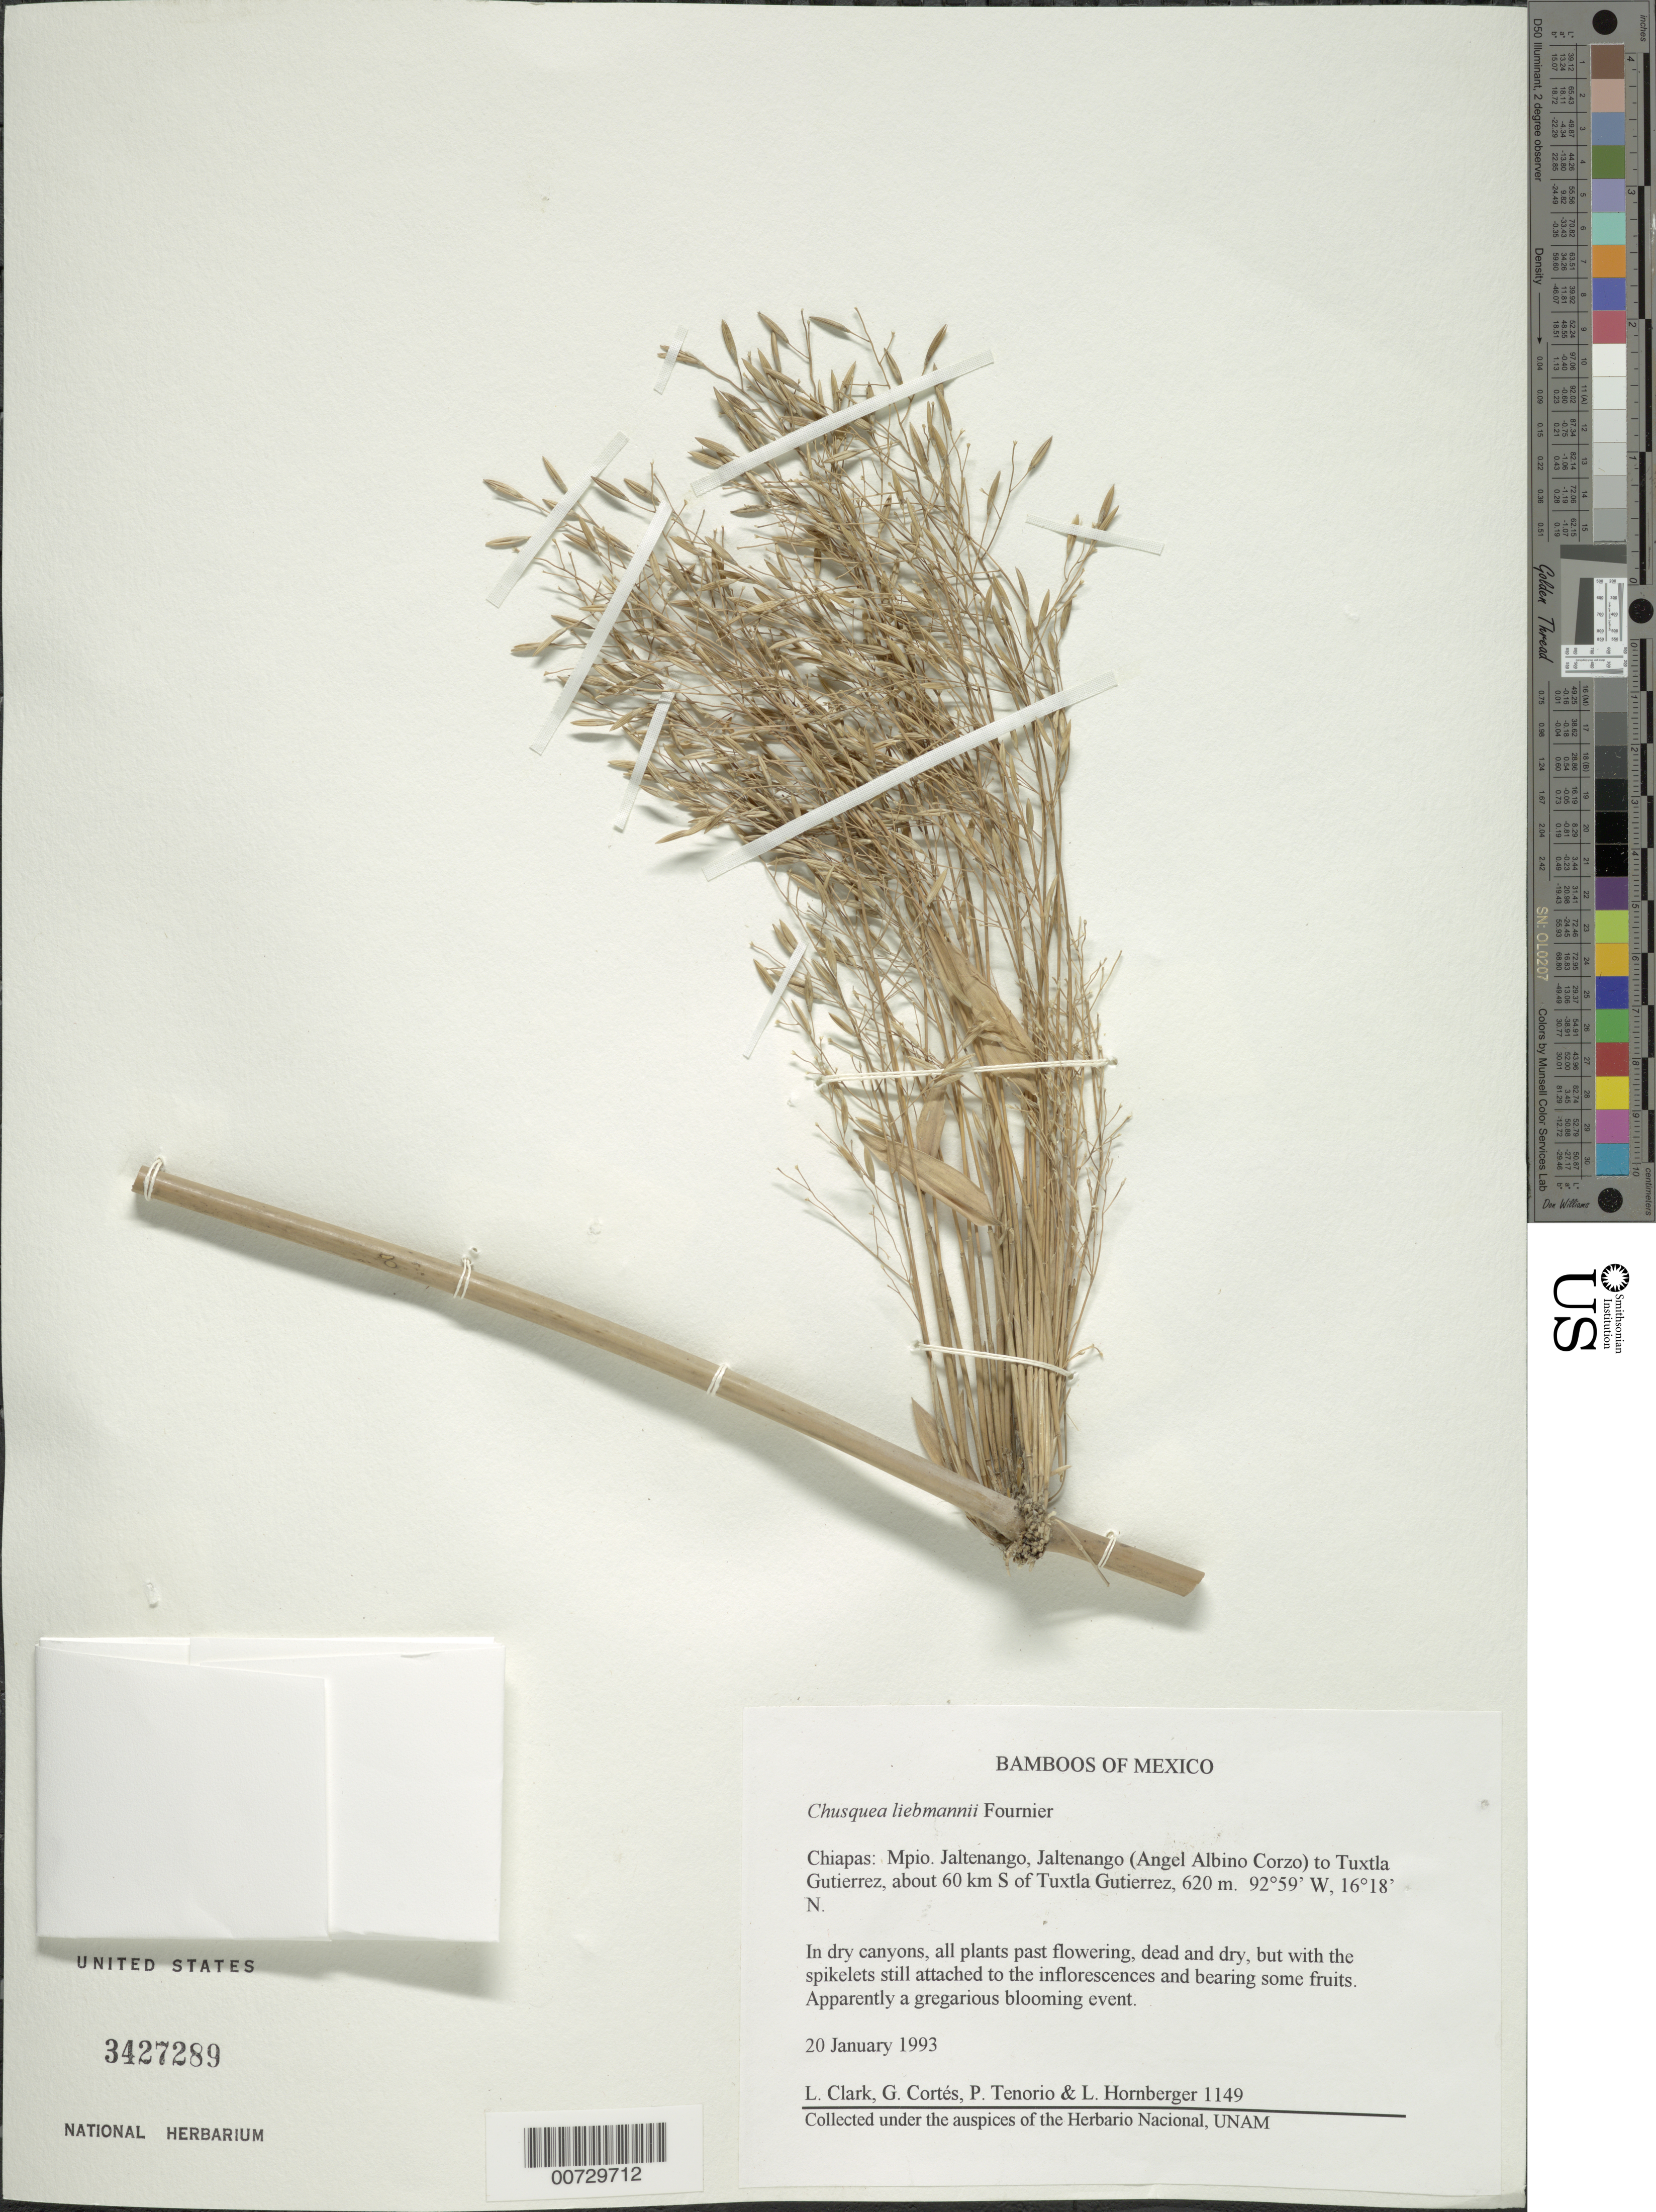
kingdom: Plantae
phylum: Tracheophyta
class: Liliopsida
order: Poales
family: Poaceae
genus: Chusquea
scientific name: Chusquea liebmannii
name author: E. Fourn.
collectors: L. G. Clark, G. Cortés R., P. Tenorio L. & L. Hornberger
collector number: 1149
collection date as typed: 20 Jan 1993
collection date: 1993-01-20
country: Mexico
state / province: Chiapas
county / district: Jaltenango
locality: Jaltenango to Tuxtla Gutierrez.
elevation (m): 580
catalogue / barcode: US 3427289